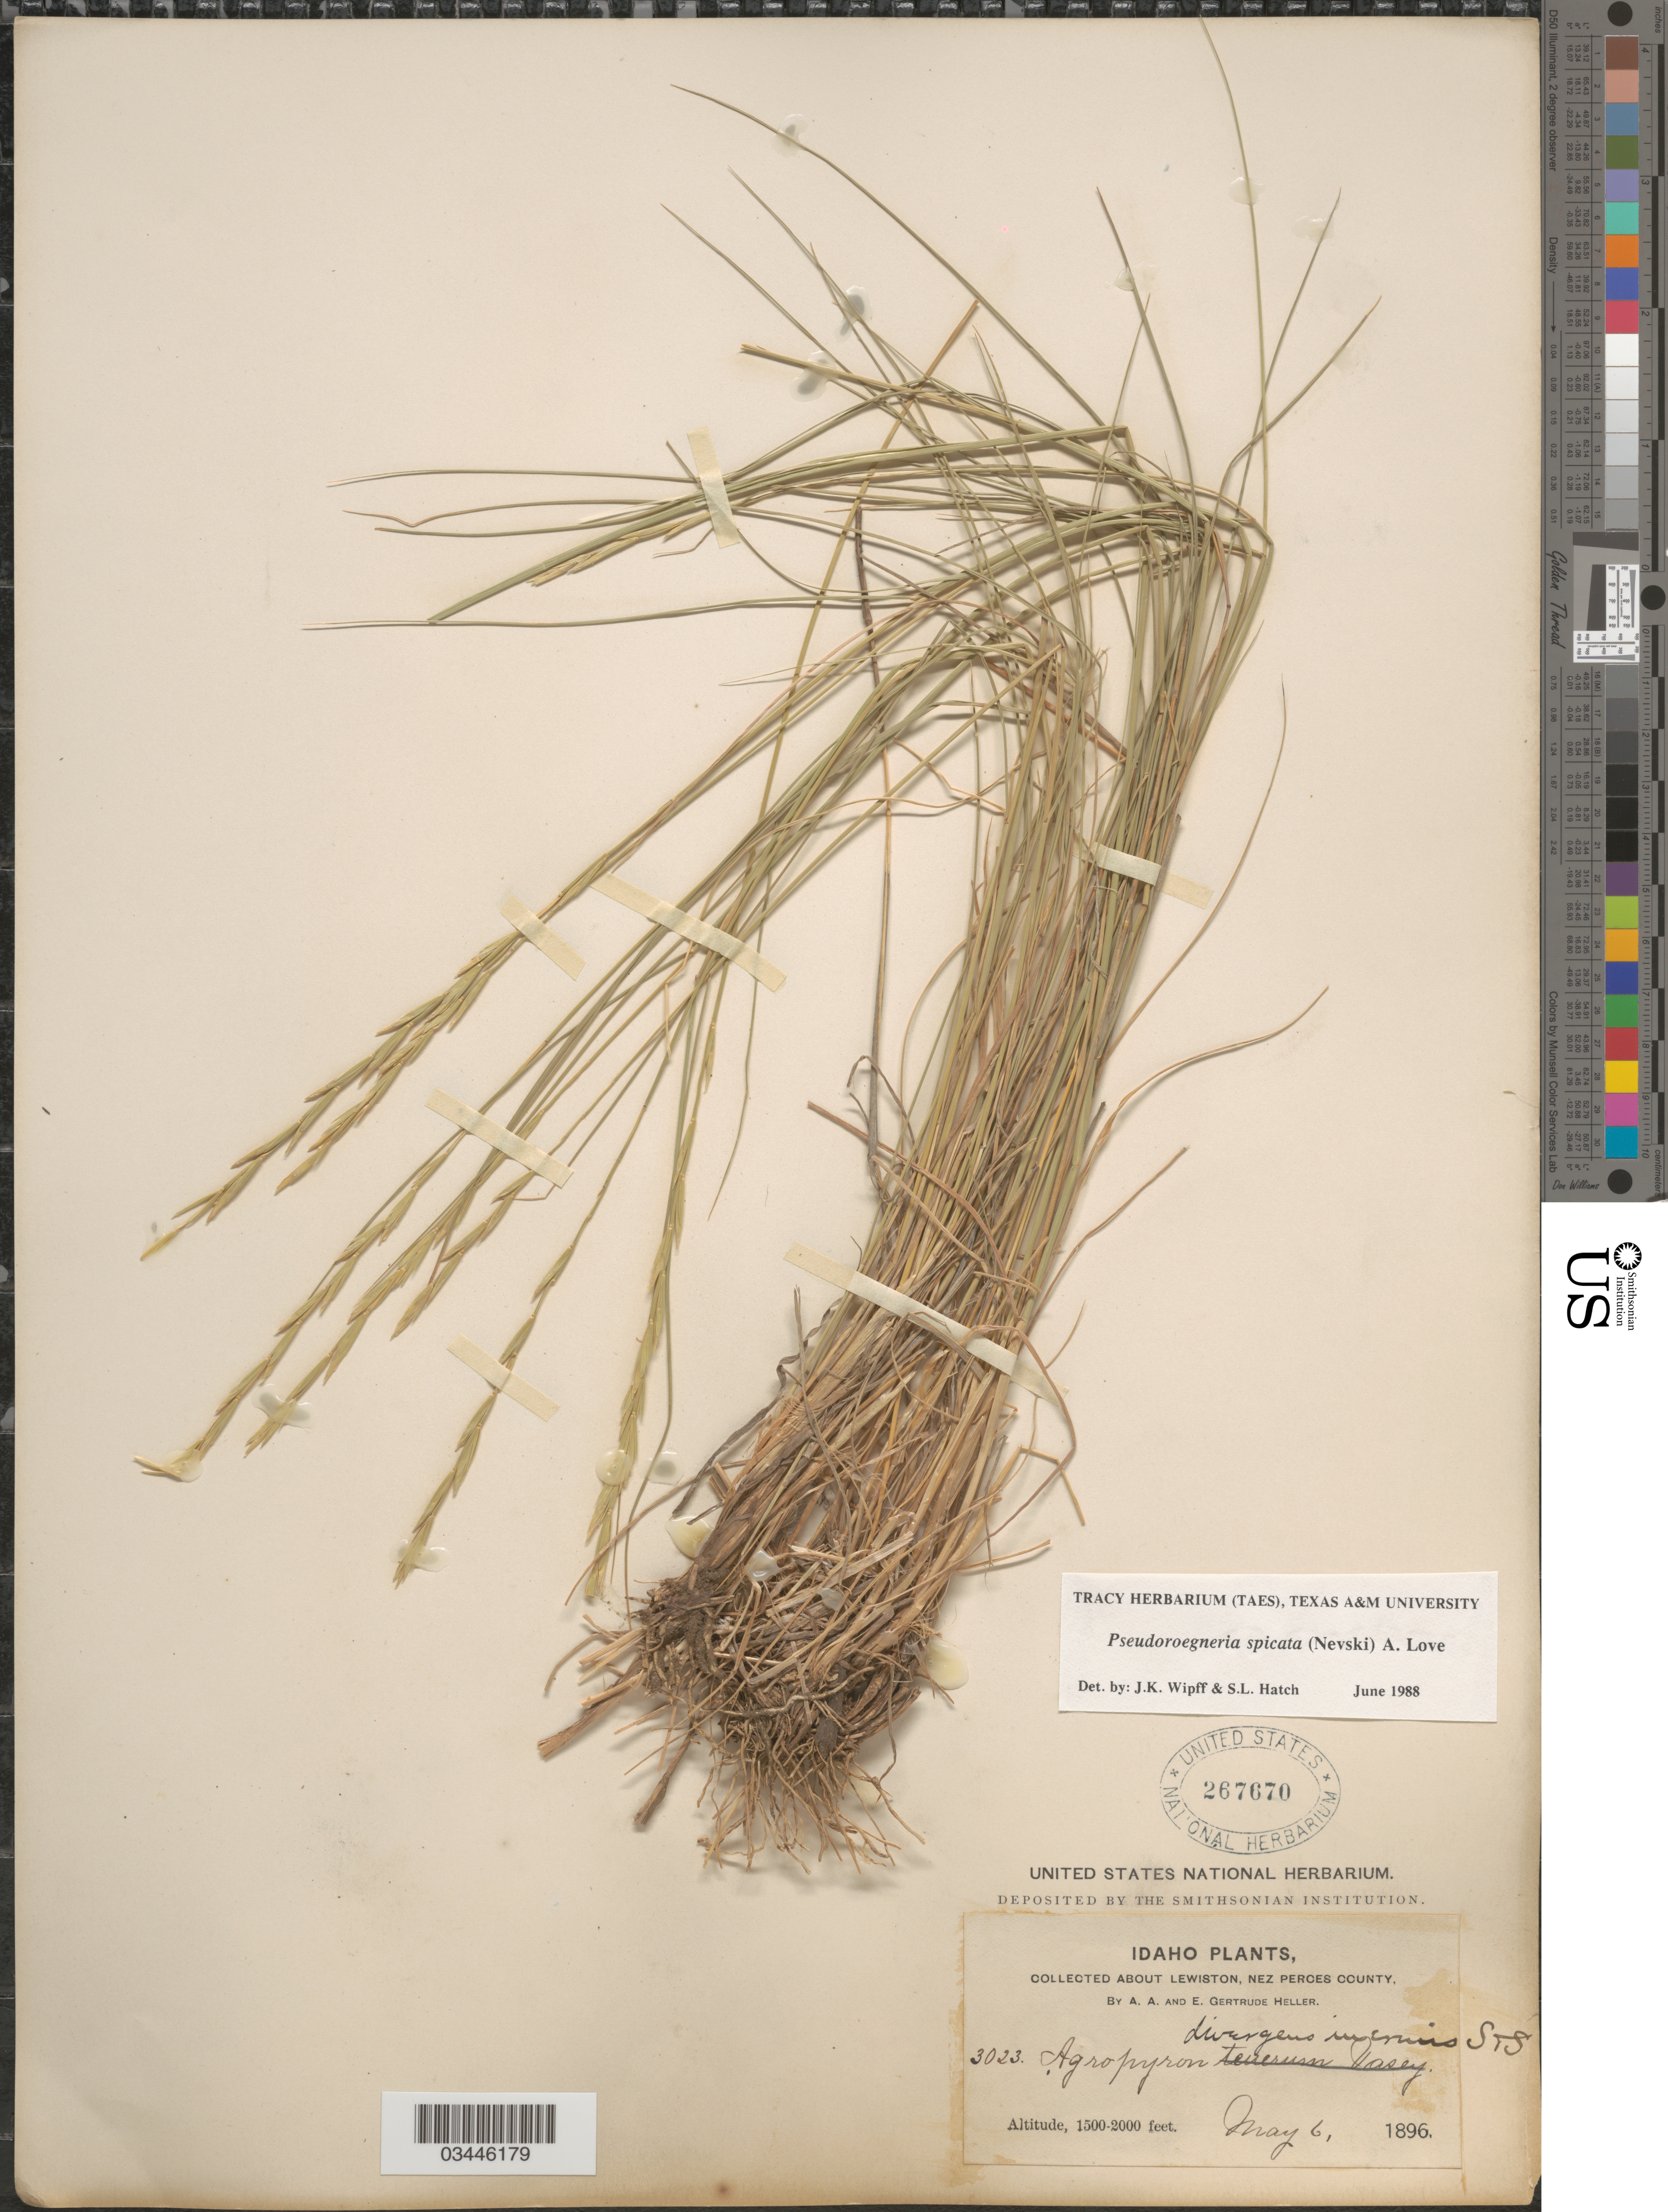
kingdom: Plantae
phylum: Tracheophyta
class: Liliopsida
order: Poales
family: Poaceae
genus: Pseudoroegneria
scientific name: Pseudoroegneria spicata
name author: (Pursh) Á. Löve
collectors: A. A. Heller & E. G. Heller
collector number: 3023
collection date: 1896-05-06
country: United States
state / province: Idaho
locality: About Lewiston, Nez Perces County.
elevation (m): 457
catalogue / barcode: US 267670